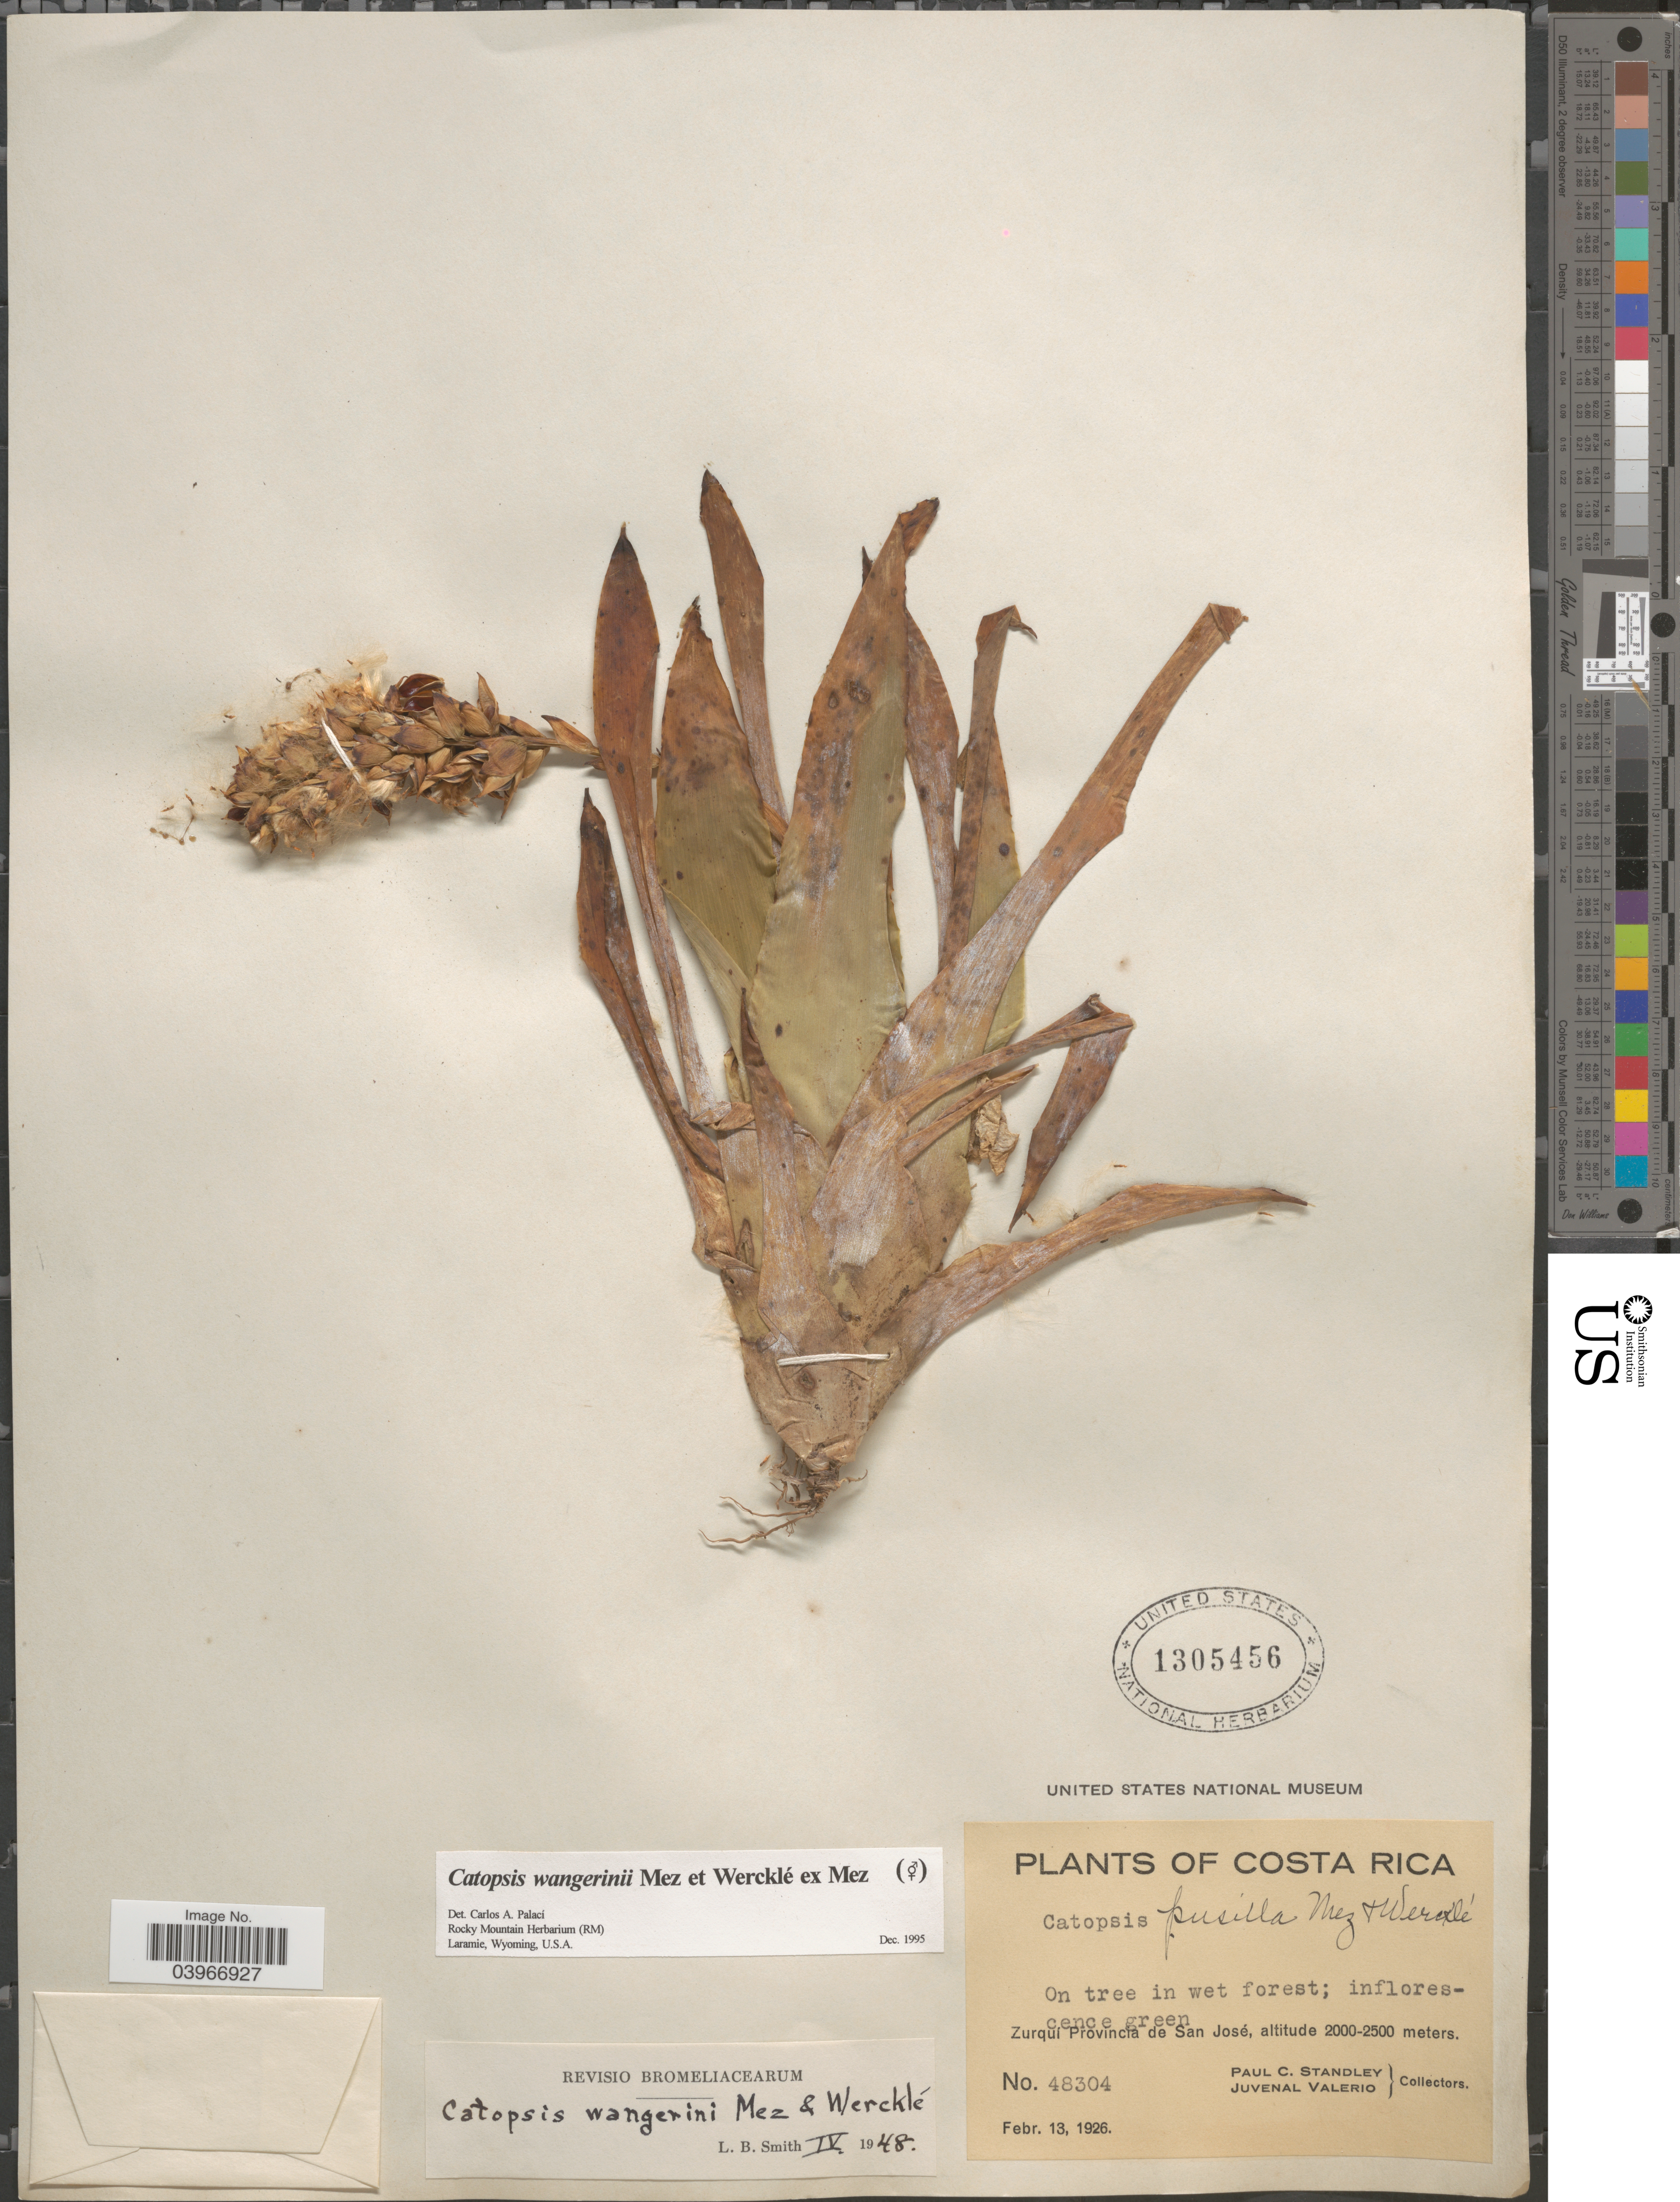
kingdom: Plantae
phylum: Tracheophyta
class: Liliopsida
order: Poales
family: Bromeliaceae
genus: Catopsis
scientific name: Catopsis wangerinii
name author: Mez & Wercklé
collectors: P. C. Standley & J. Valerio R.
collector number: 48304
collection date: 1926-02-13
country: Costa Rica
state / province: San José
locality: Zurquí.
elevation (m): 2000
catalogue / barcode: US 1305456